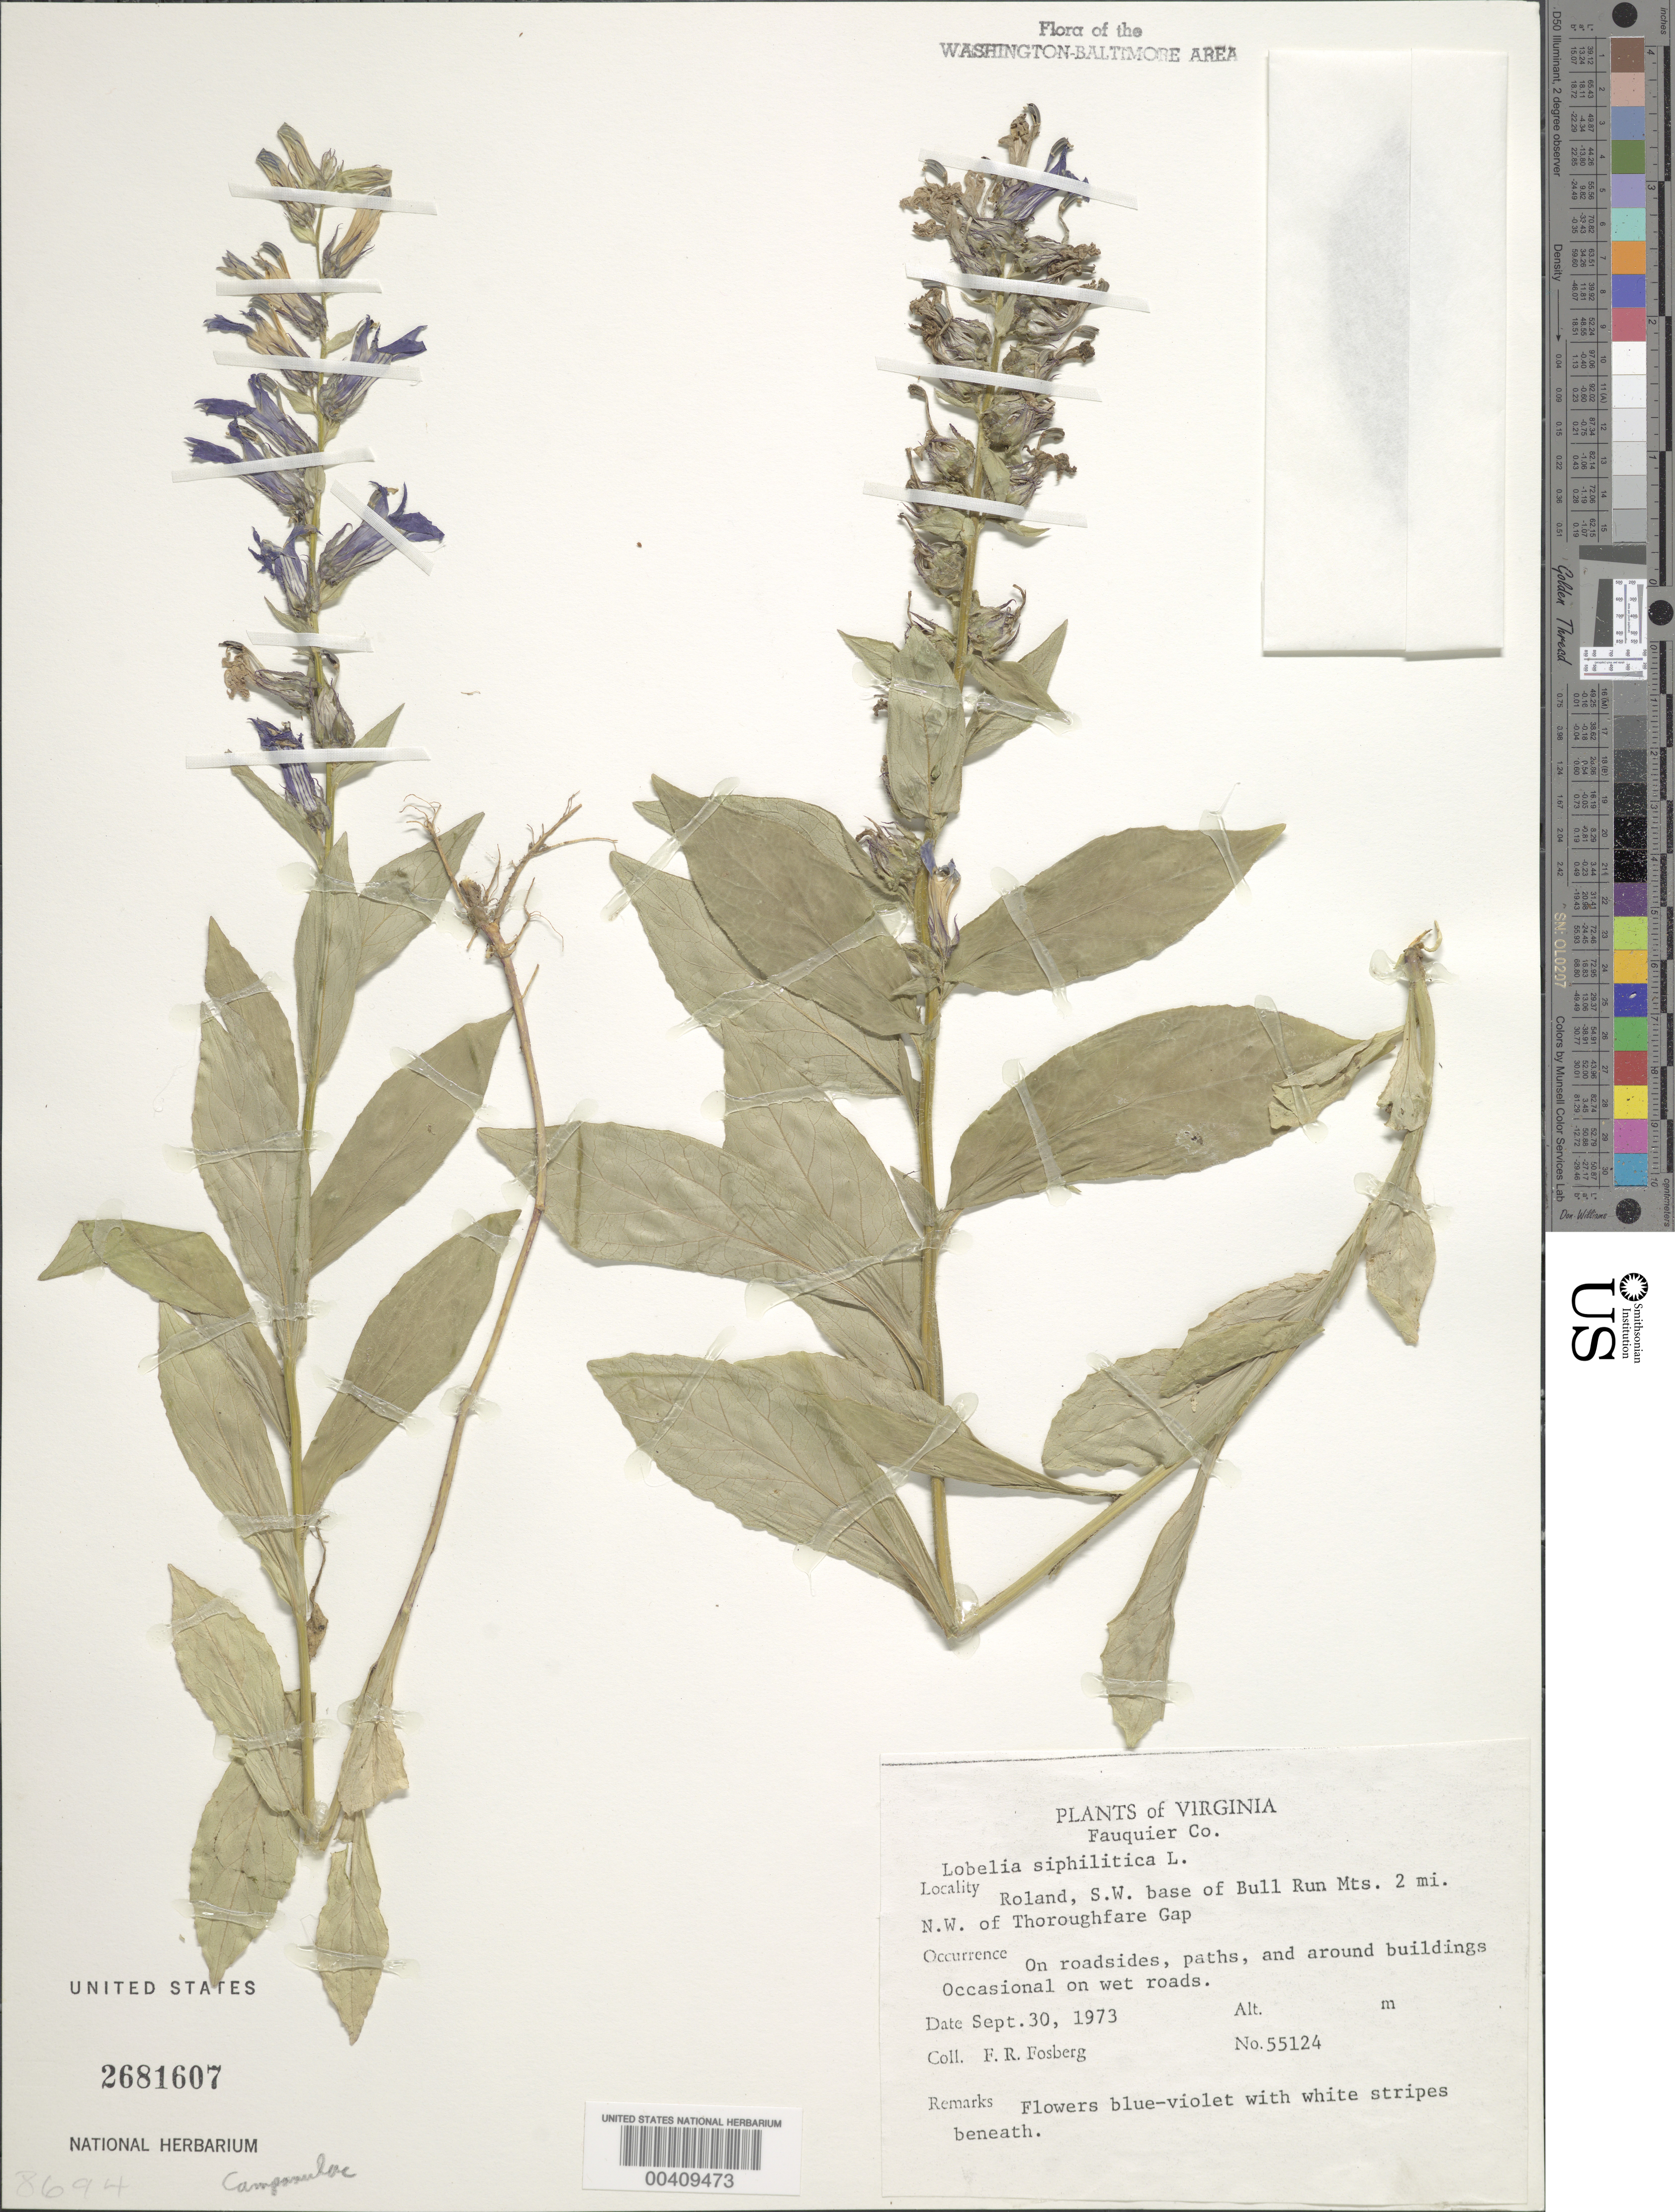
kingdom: Plantae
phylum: Tracheophyta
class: Magnoliopsida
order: Asterales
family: Campanulaceae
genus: Lobelia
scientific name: Lobelia siphilitica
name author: L.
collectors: F. R. Fosberg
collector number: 55124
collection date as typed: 30 Sep 1973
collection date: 1973-09-30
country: United States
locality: SW base of Bull Run Mts. Roland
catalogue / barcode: US 2681607